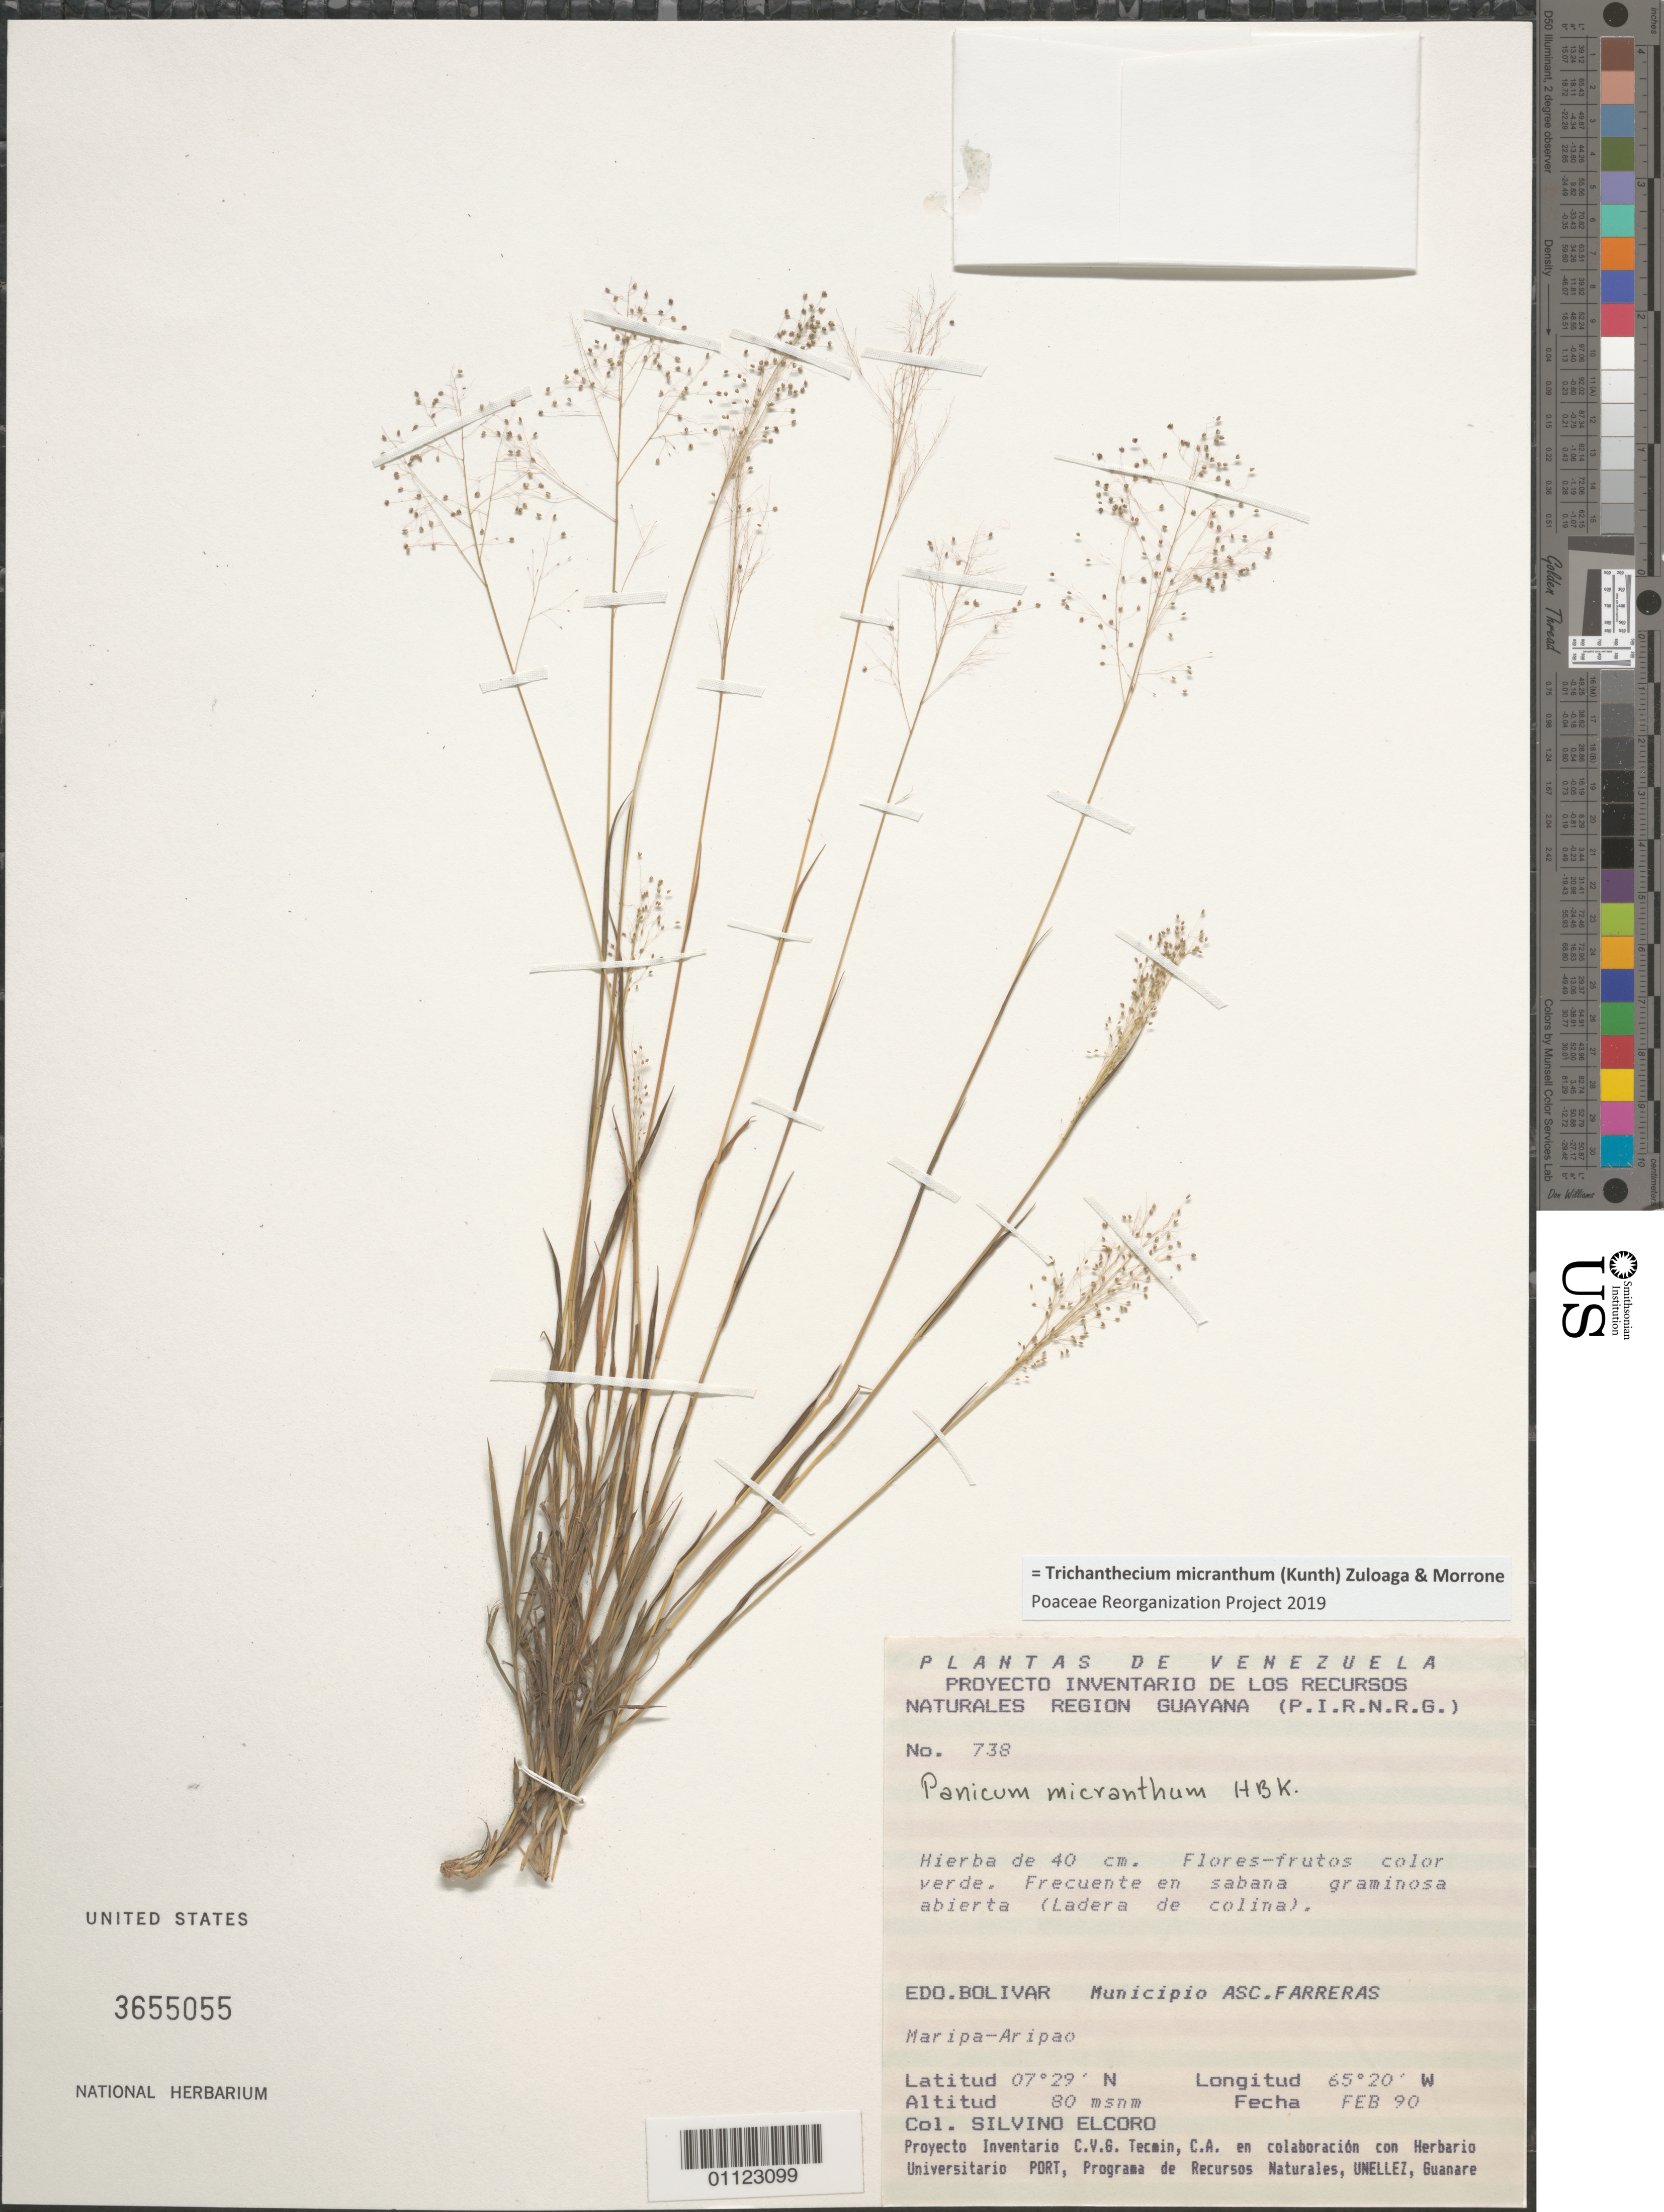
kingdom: Plantae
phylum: Tracheophyta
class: Liliopsida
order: Poales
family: Poaceae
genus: Trichanthecium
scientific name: Trichanthecium micranthum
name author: (Kunth) Zuloaga & Morrone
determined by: Poaceae Reorganization Project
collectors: S. Elcoro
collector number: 738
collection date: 1990-02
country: Venezuela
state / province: Bolívar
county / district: Sucre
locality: Maripa-Aripao, Ascención Farreras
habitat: Frecuente en sabana graminosa abiertal. Ladera de colina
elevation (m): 80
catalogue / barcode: US 3655055